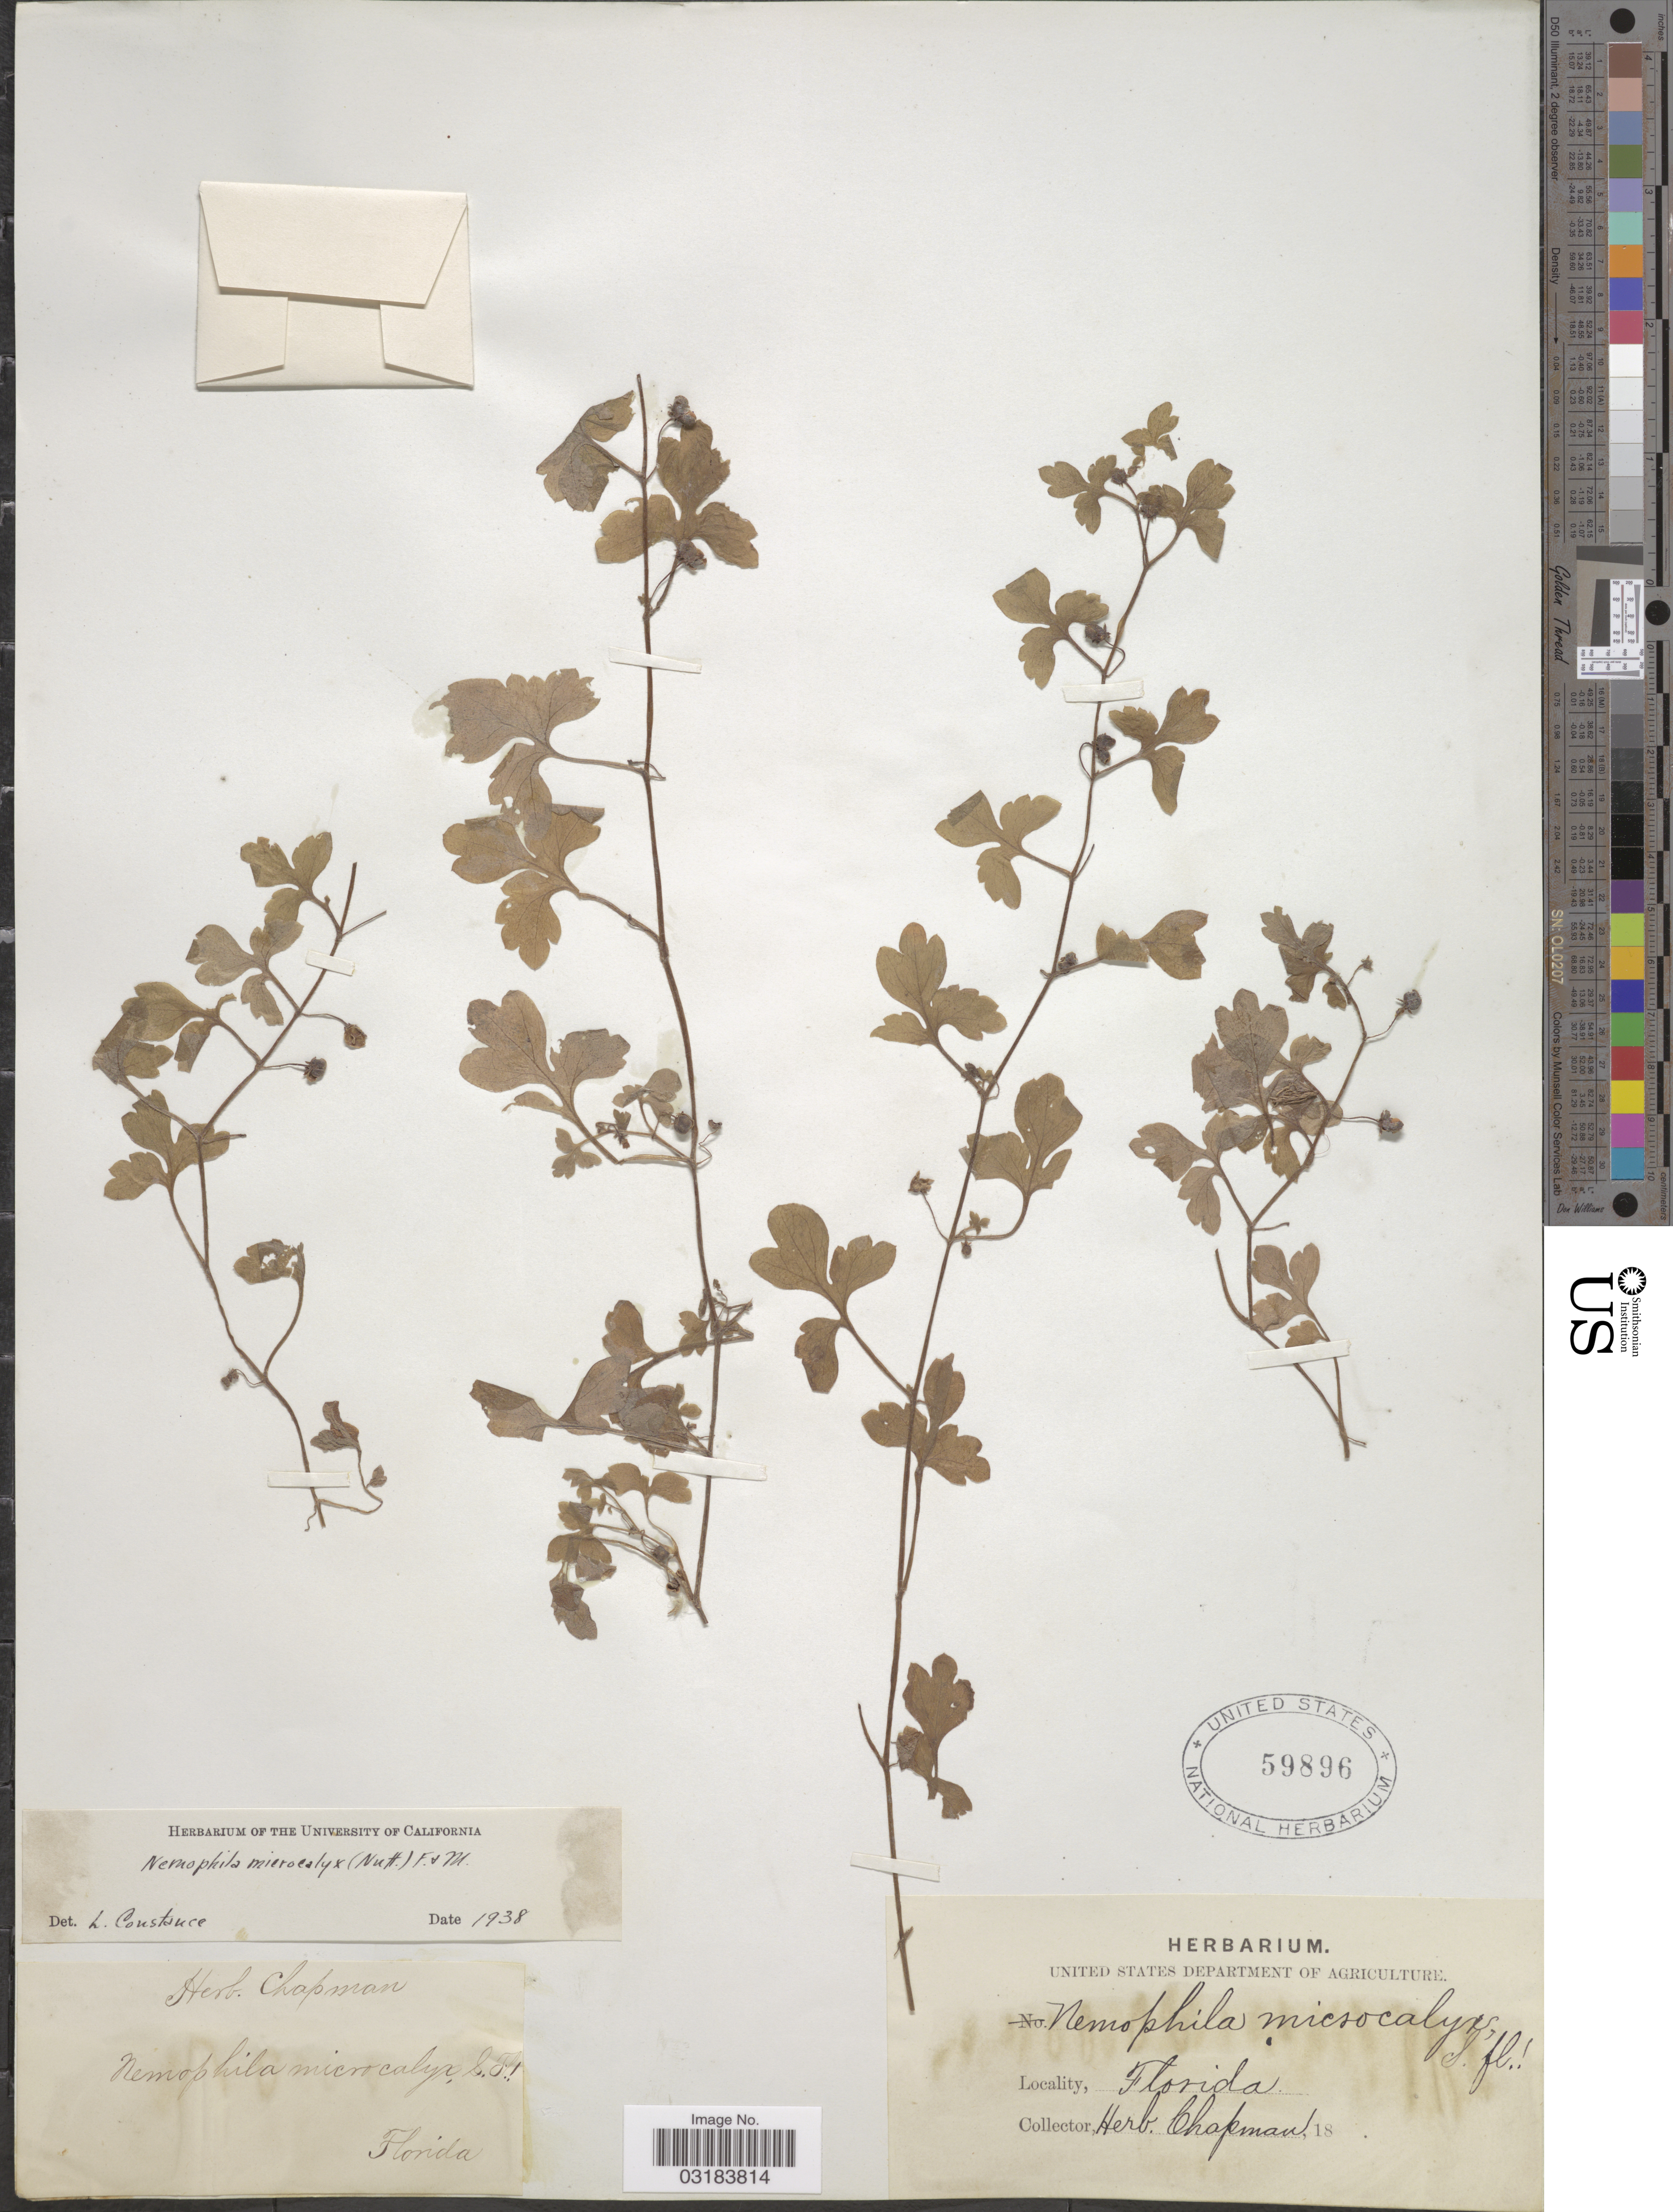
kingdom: Plantae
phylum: Tracheophyta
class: Magnoliopsida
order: Boraginales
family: Hydrophyllaceae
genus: Nemophila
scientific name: Nemophila microcalyx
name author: (Nutt.) Fisch. & C.A. Mey.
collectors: ex herb. Chapman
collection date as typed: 18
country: United States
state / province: Florida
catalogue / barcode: US 59896